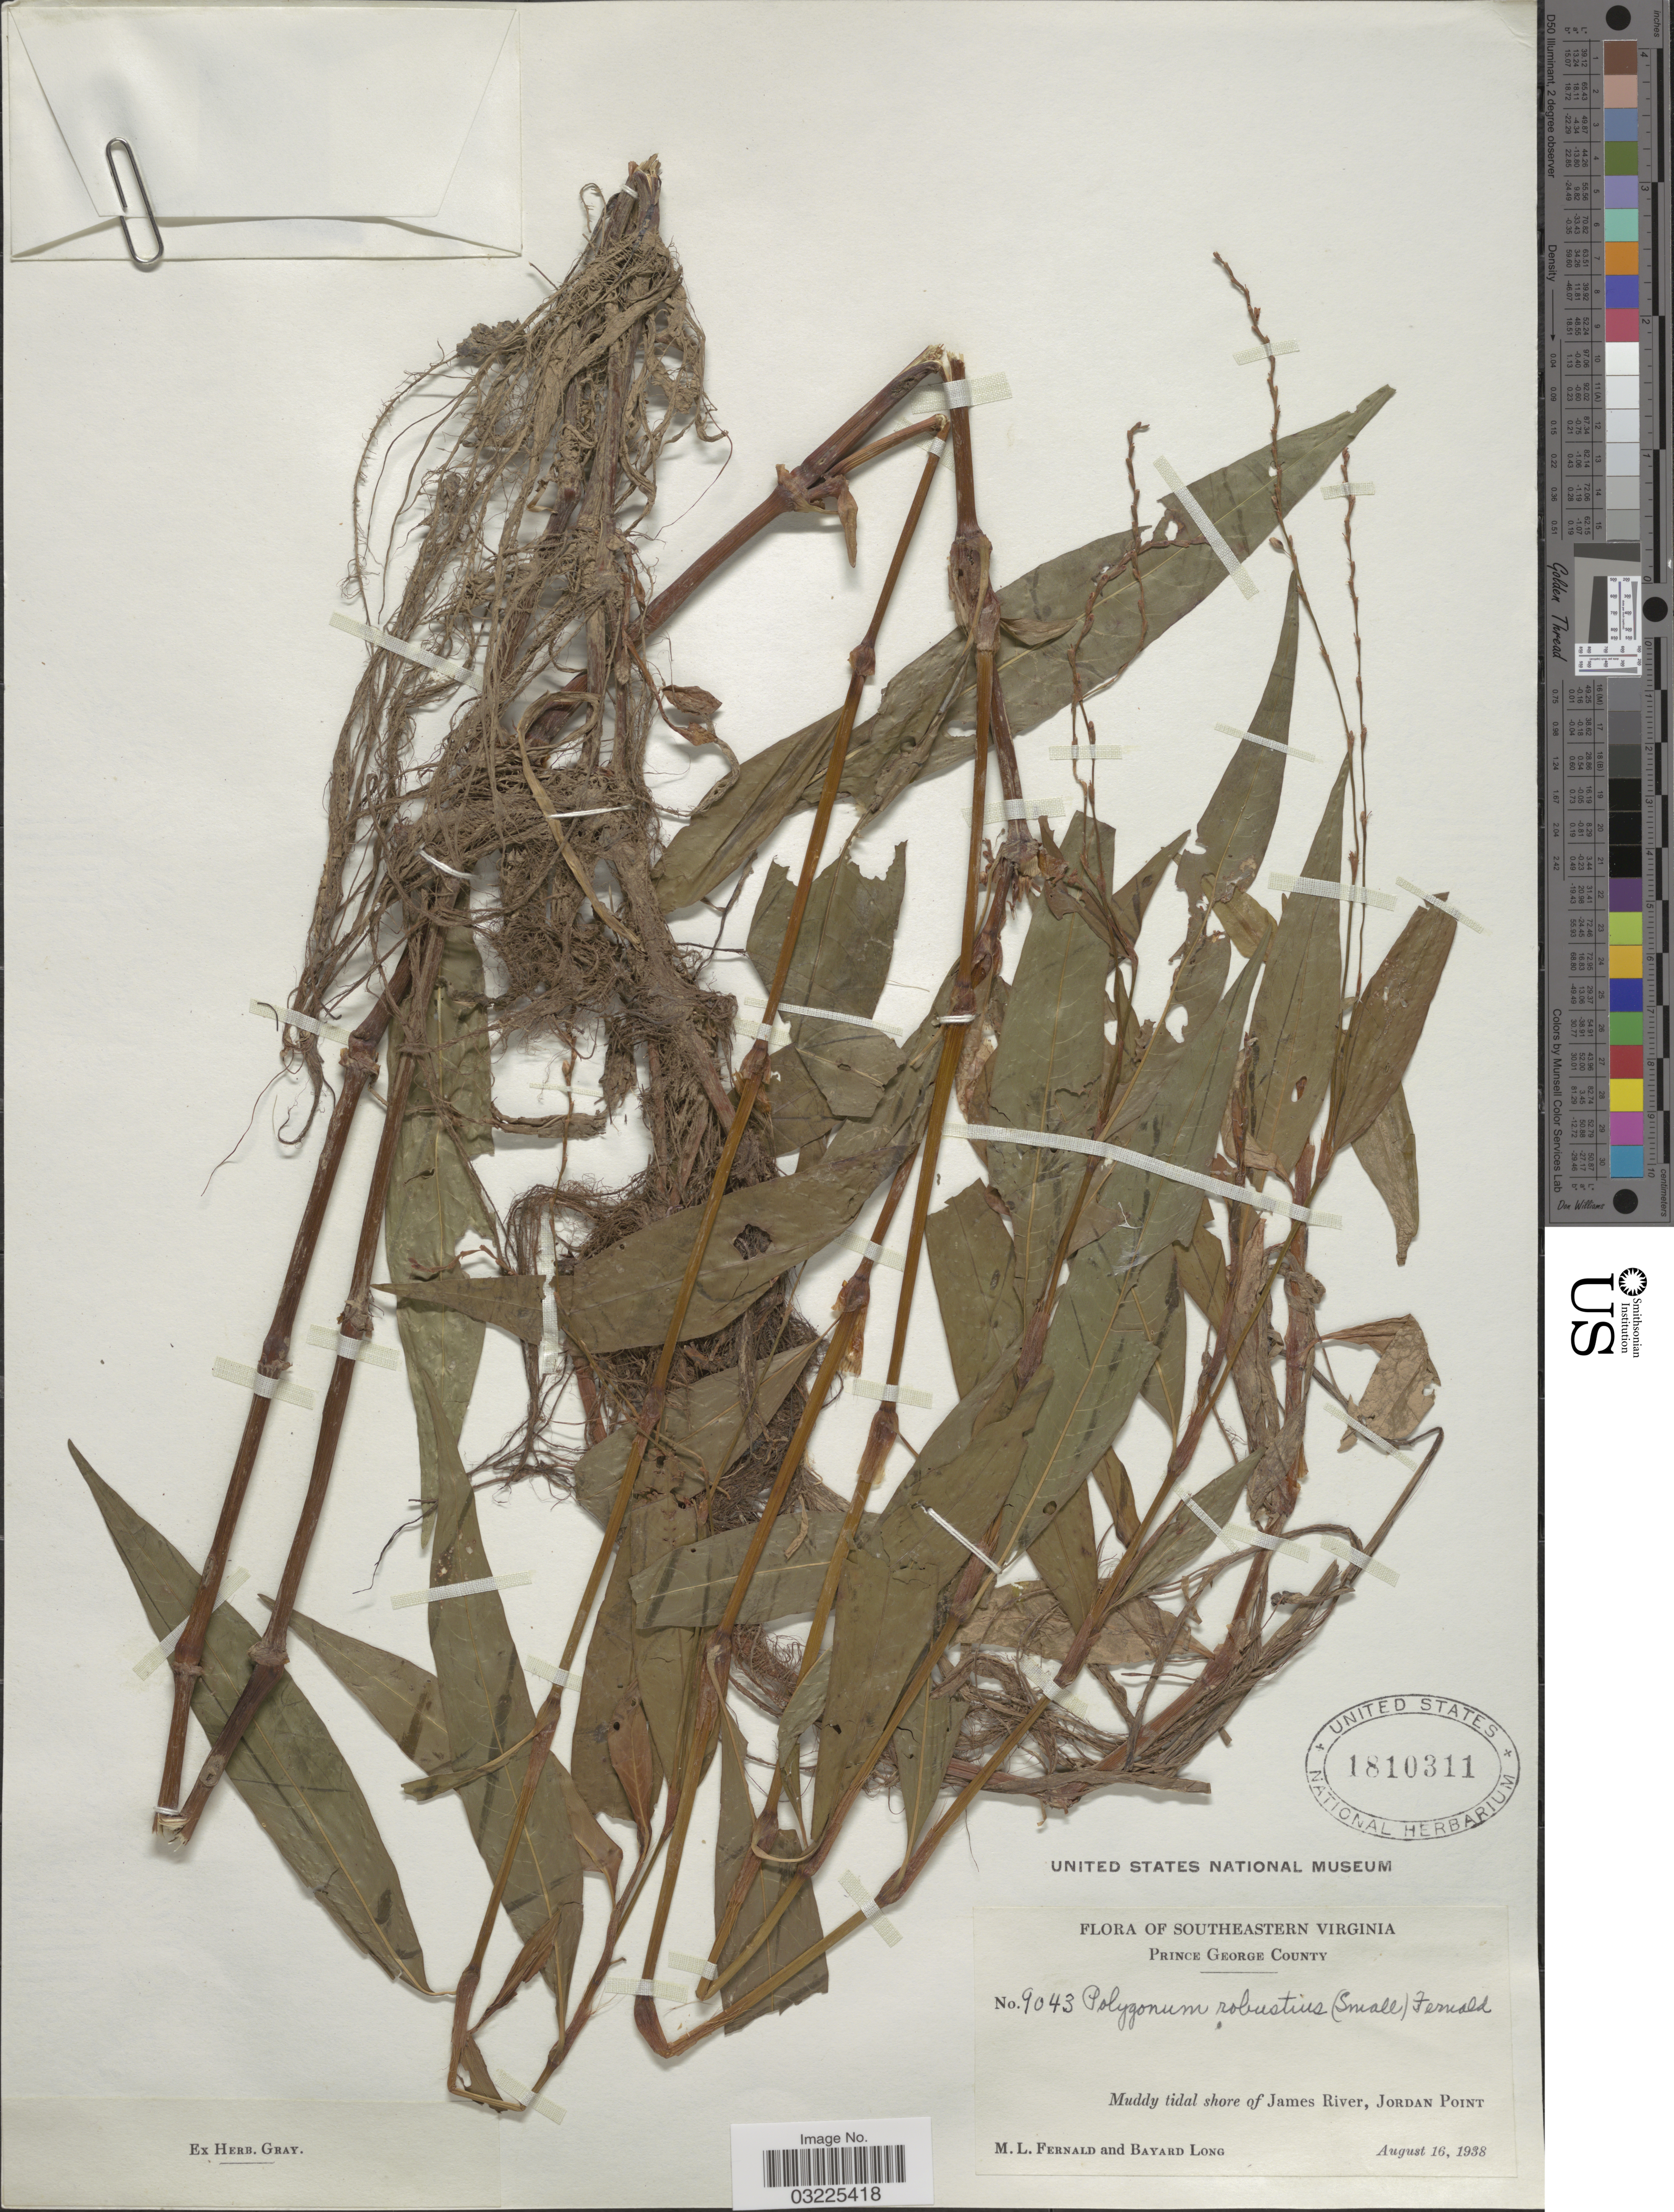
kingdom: Plantae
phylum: Tracheophyta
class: Magnoliopsida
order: Caryophyllales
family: Polygonaceae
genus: Persicaria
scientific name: Persicaria punctata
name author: (Elliott) Small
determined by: Atha, D. E.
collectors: M. L. Fernald & B. Long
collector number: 9043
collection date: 1938-08-16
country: United States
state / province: Virginia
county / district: Prince George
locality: Southeastern Virginia. Prince George County. Muddy tidal shore of James Rivar, Jordan Point.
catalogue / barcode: US 1810311